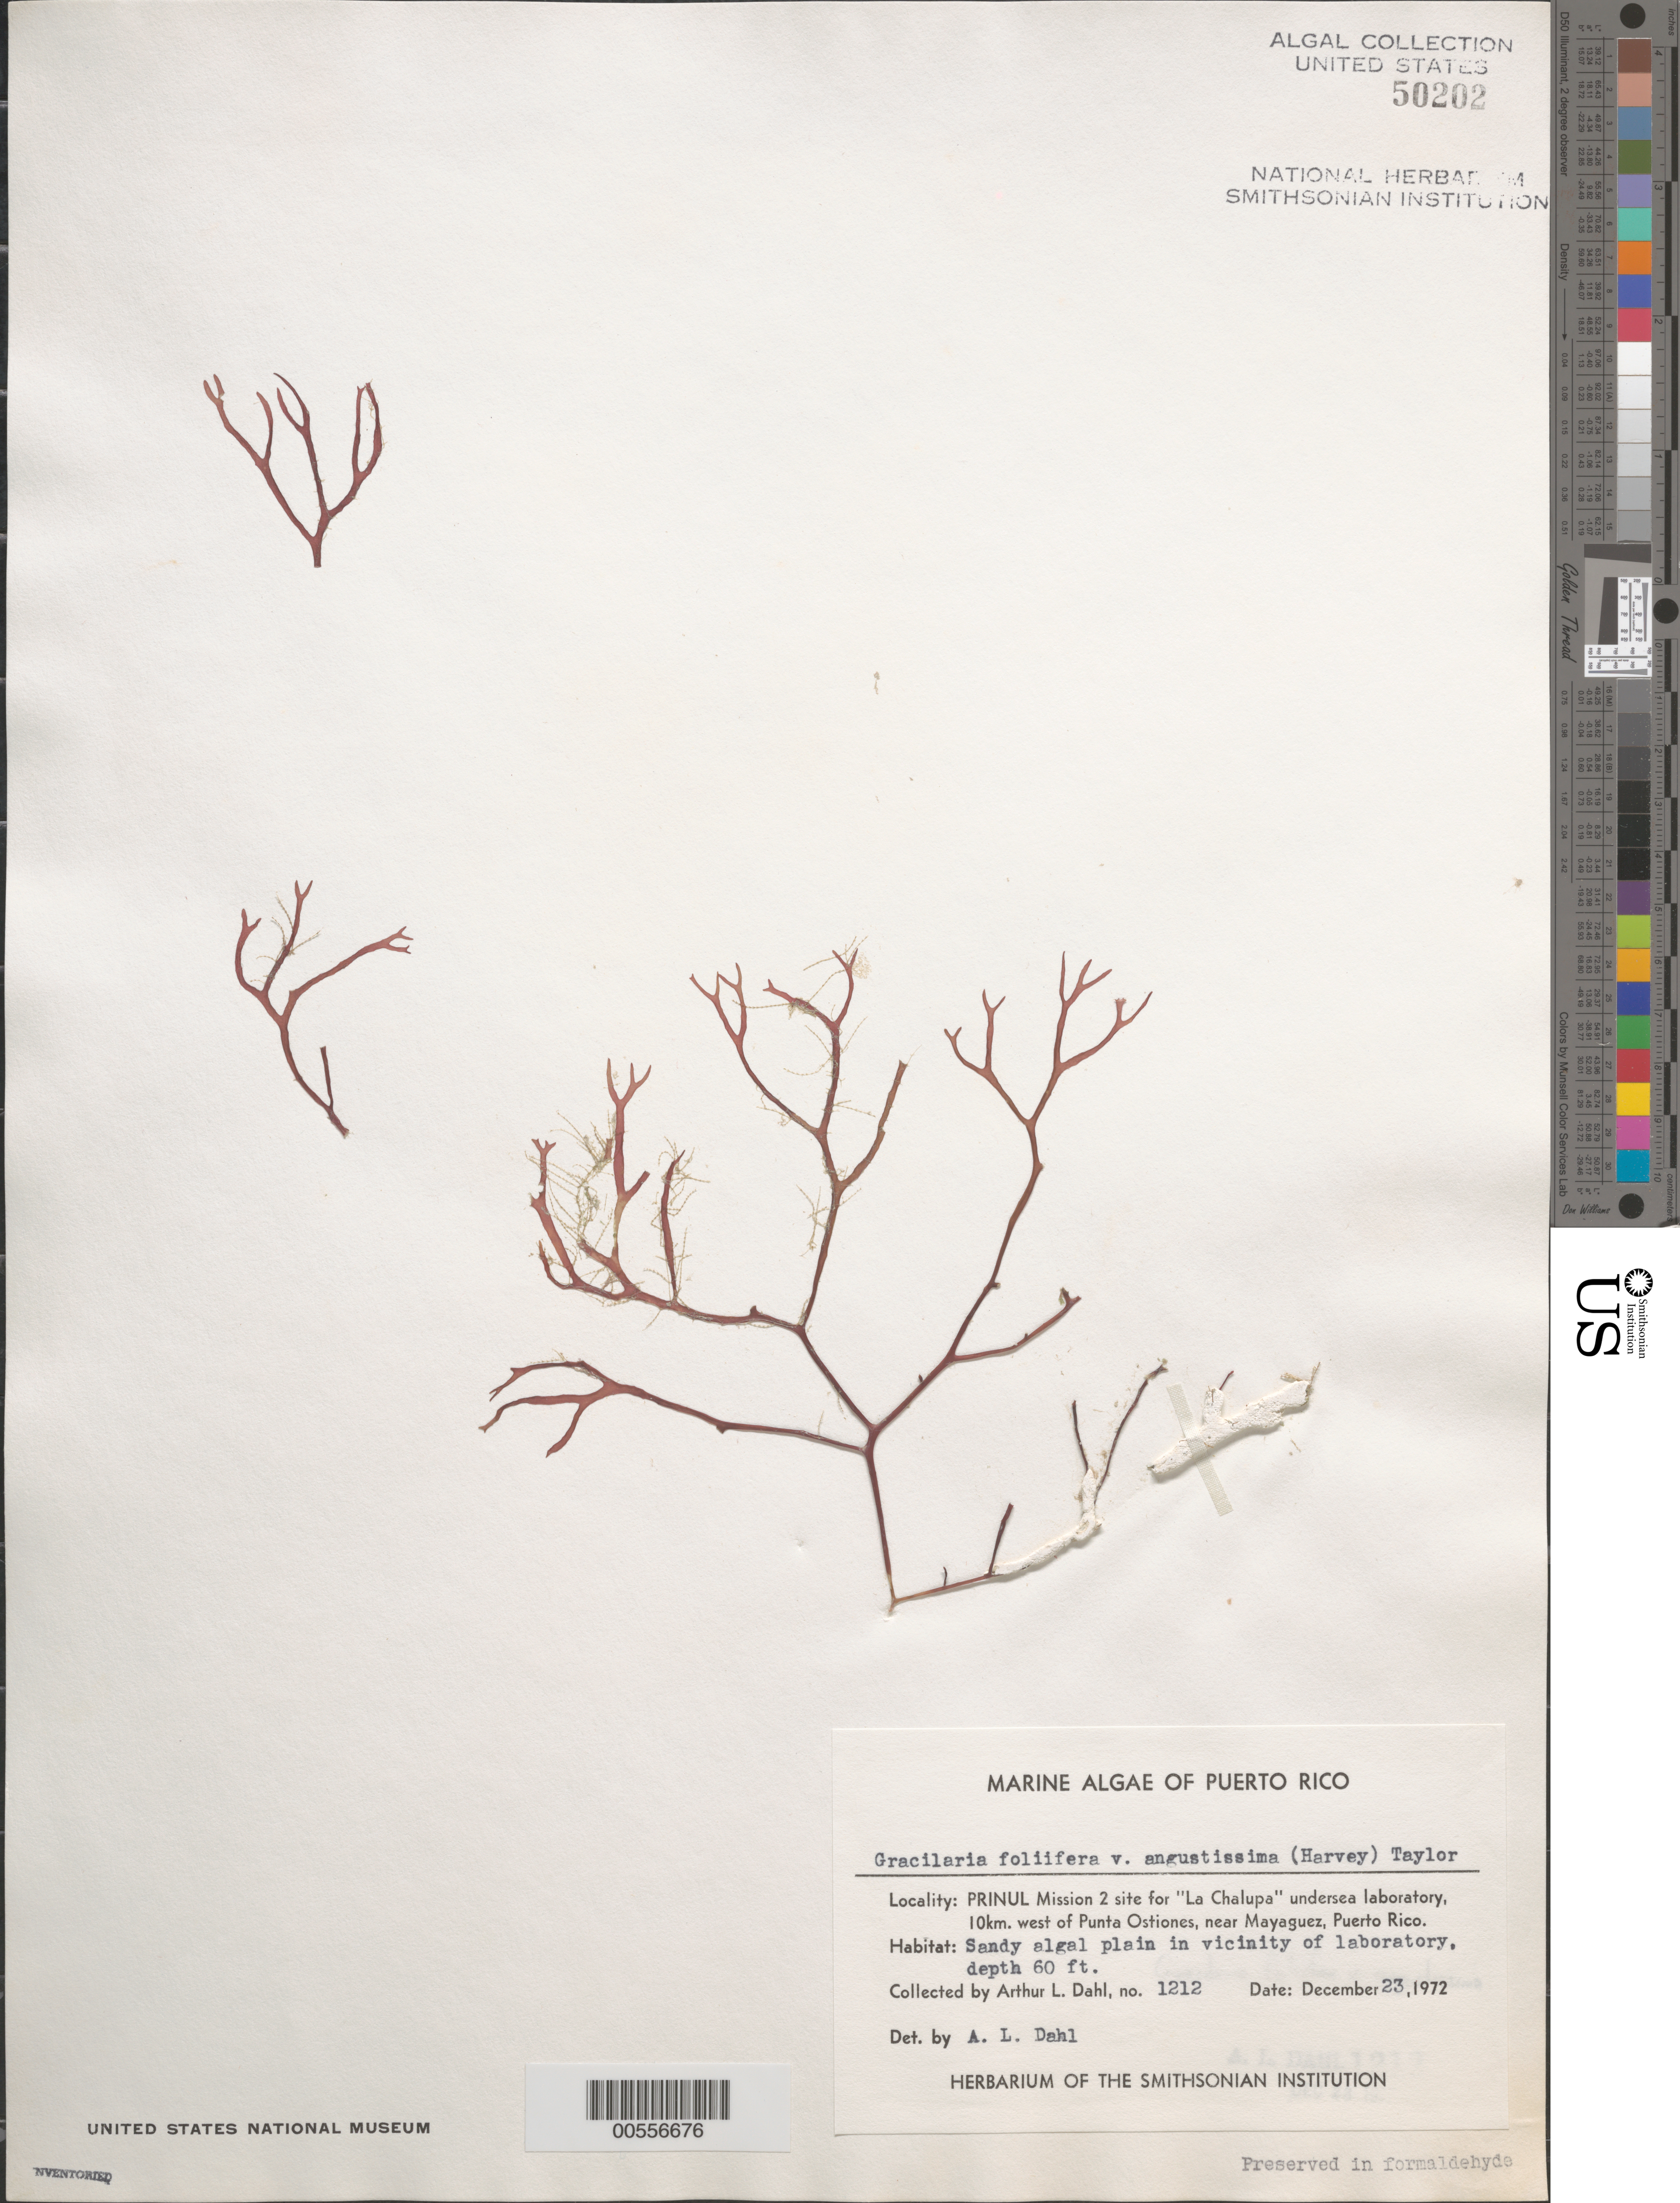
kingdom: Plantae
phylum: Rhodophyta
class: Florideophyceae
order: Gracilariales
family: Gracilariaceae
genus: Gracilaria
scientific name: Gracilaria foliifera var. angustissima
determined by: Dahl, A. E.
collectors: A. Dahl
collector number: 1212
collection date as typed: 23 Dec 1972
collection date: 1972-12-23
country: Puerto Rico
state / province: Mayaguez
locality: La chalupa undersea laboratory, 10 km west of punta ostiones, near mayaguez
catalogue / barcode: US 50202